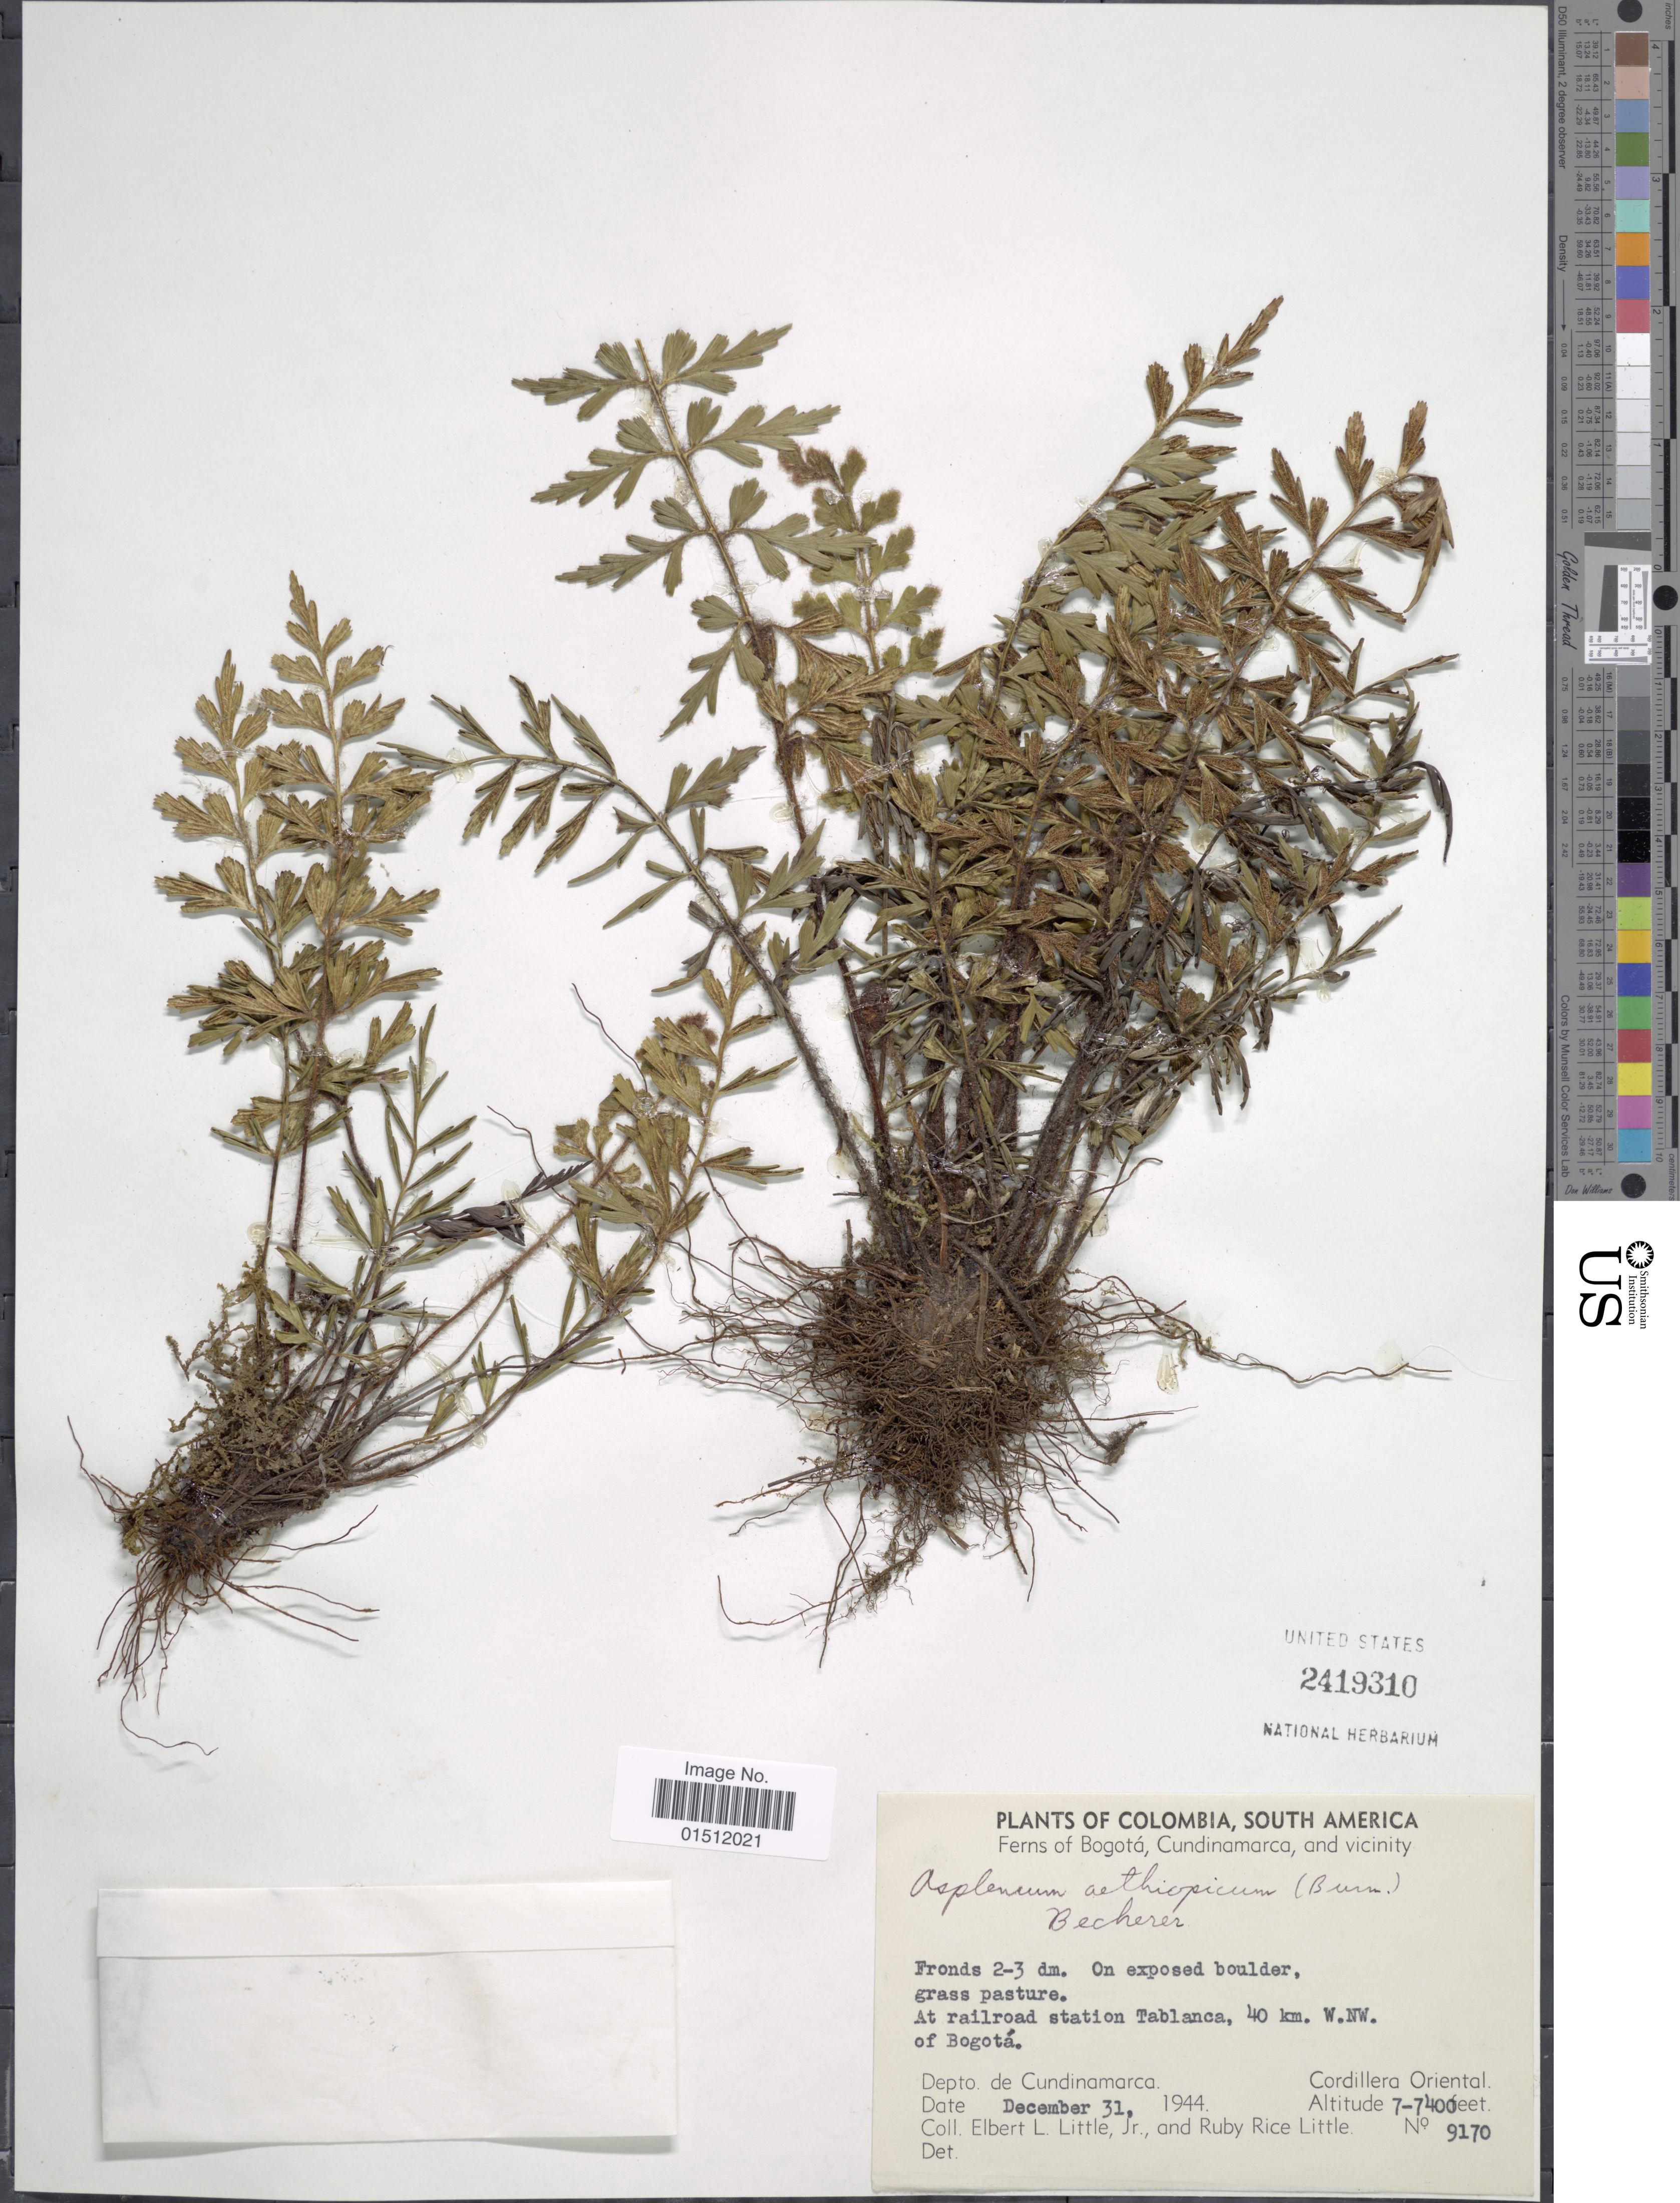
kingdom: Plantae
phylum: Tracheophyta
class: Polypodiopsida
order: Polypodiales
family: Aspleniaceae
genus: Asplenium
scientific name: Asplenium praemorsum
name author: Sw.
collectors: E. L. Little & R. R. Little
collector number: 9170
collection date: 1944-12-31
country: Colombia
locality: Bogota, Cundinamarca, and vicinity. At railroad station Tablanca, 40 km. W. NW. of Bogota. Depto. Cundinamarca Cordillera Oriental.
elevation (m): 2134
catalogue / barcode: US 2419310